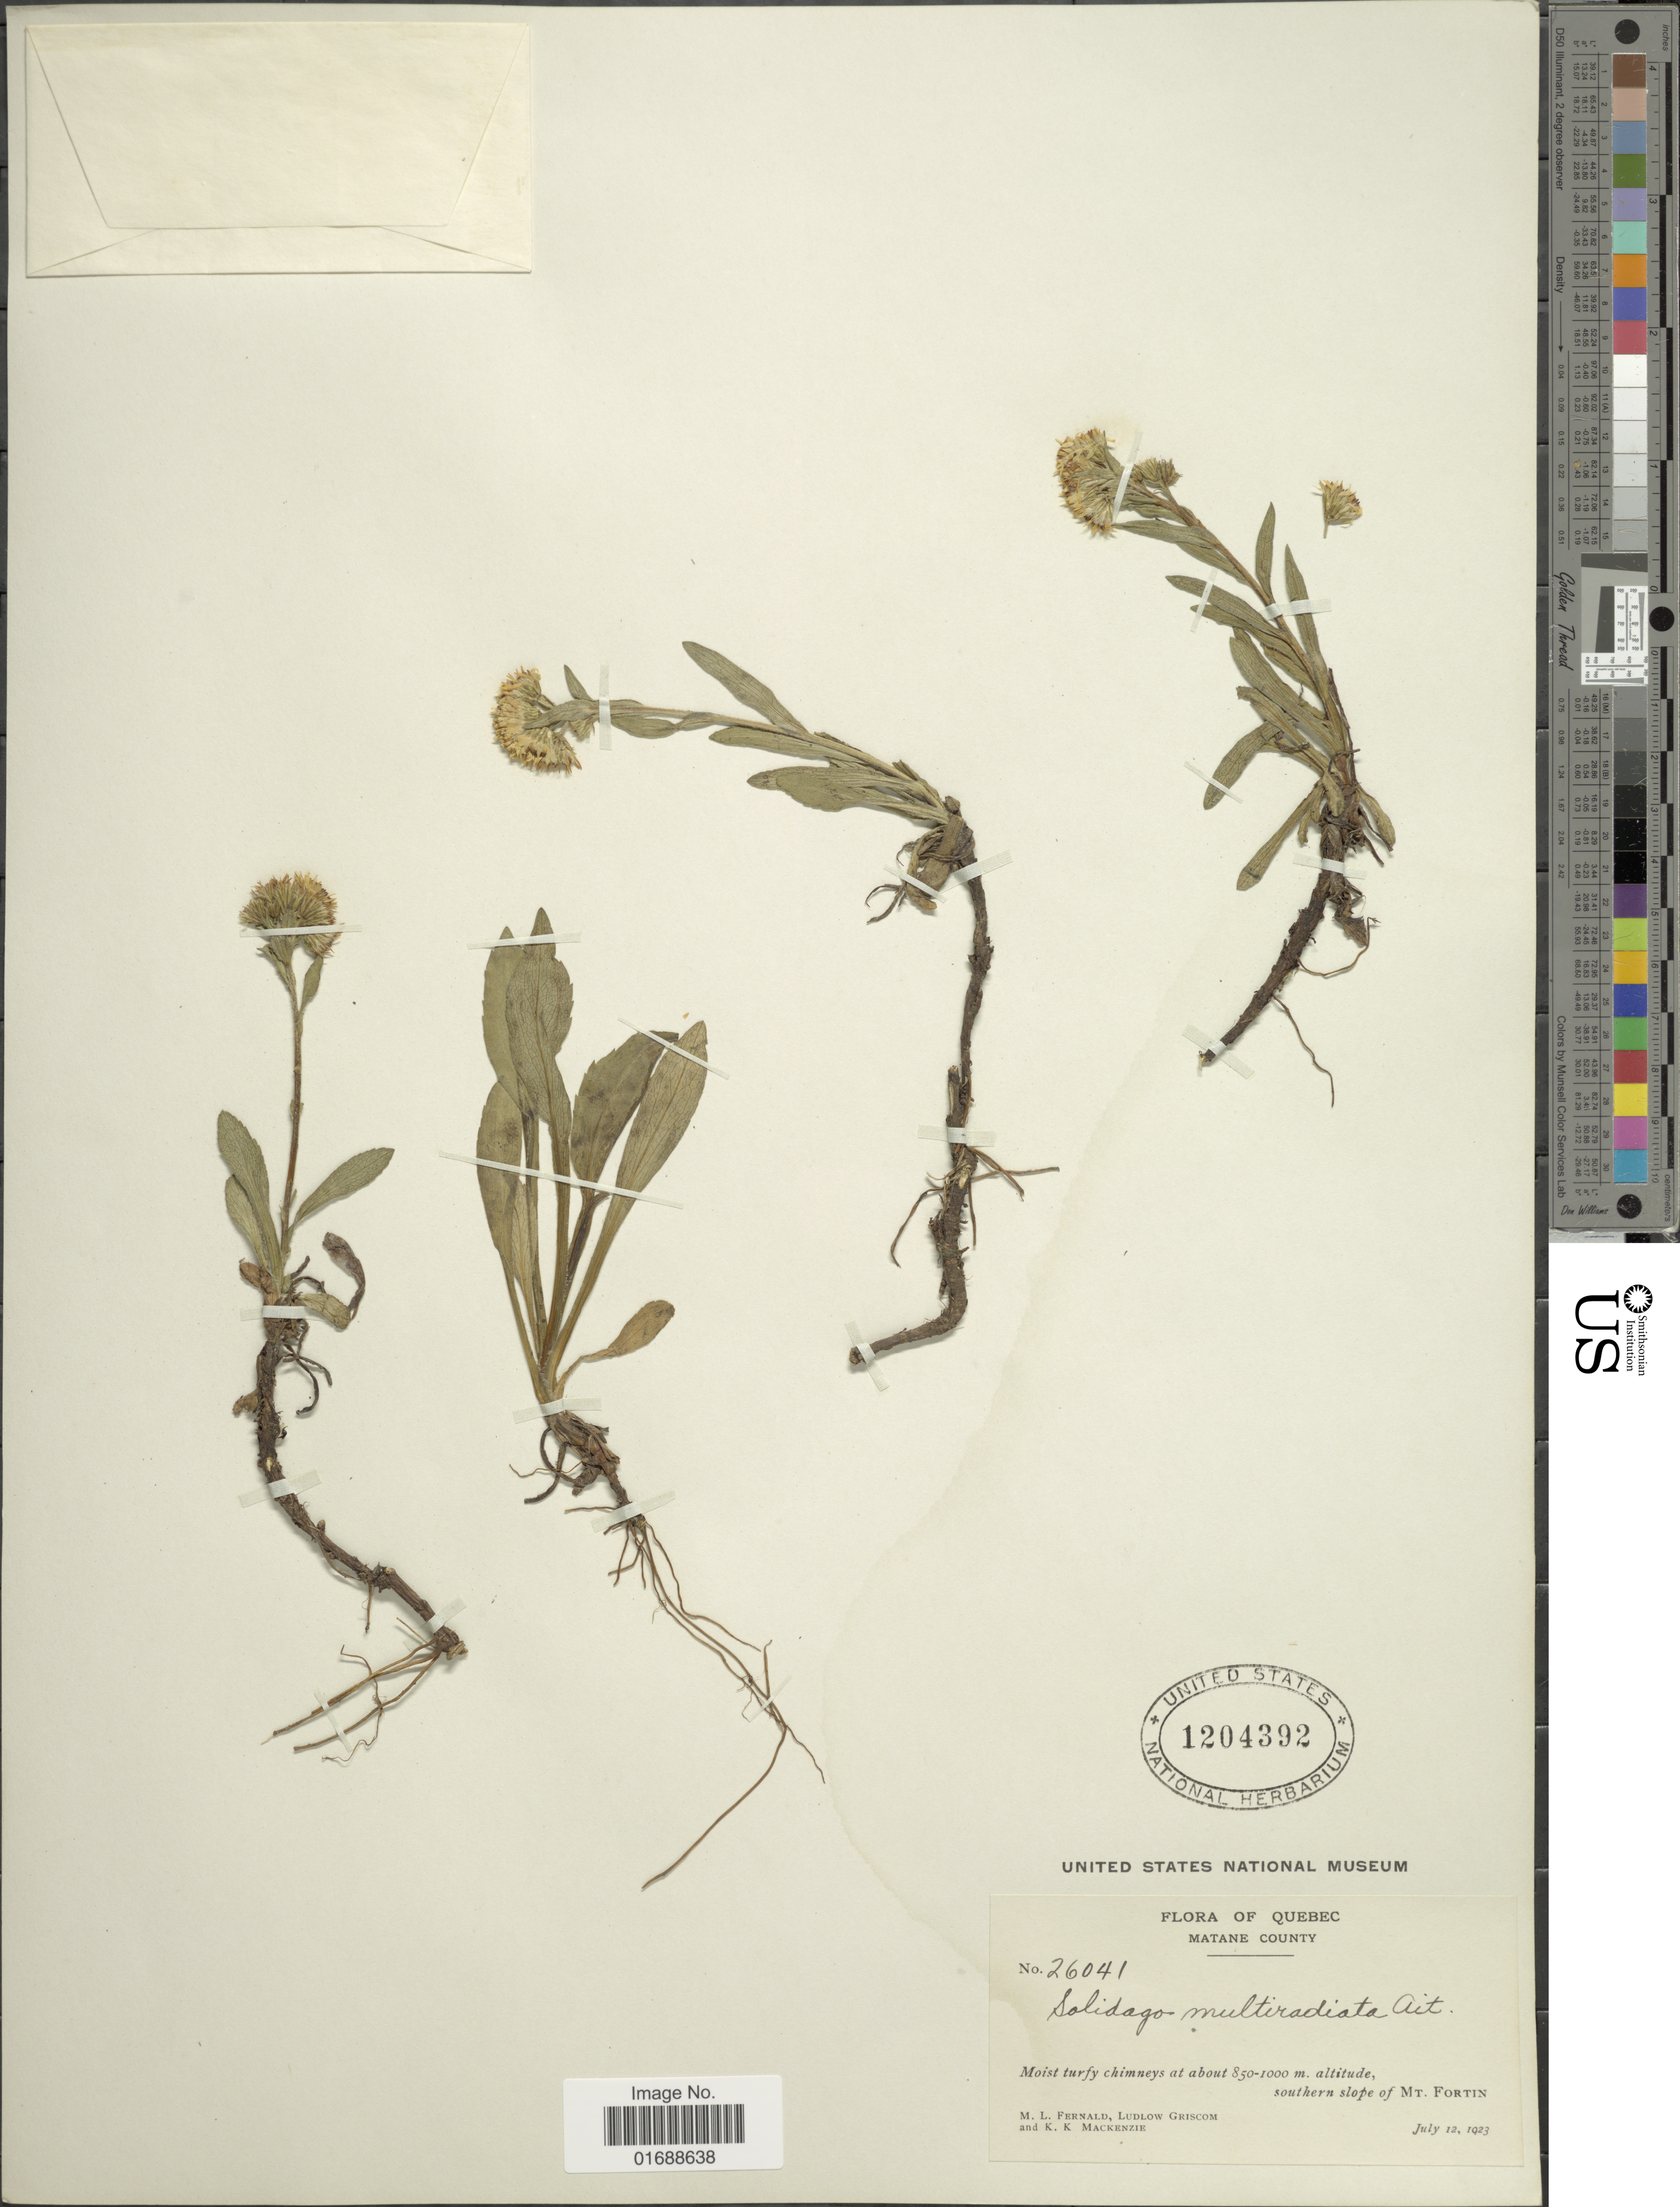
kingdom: Plantae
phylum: Tracheophyta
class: Magnoliopsida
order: Asterales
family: Asteraceae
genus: Solidago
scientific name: Solidago multiradiata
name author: Aiton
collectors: M. L. Fernald, L. Griscom & K. K. Mackenzie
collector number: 26041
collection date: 1923-07-12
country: Canada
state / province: Quebec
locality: Matane County, Southern slope of Mt. Fortin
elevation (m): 850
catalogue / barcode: US 1204392